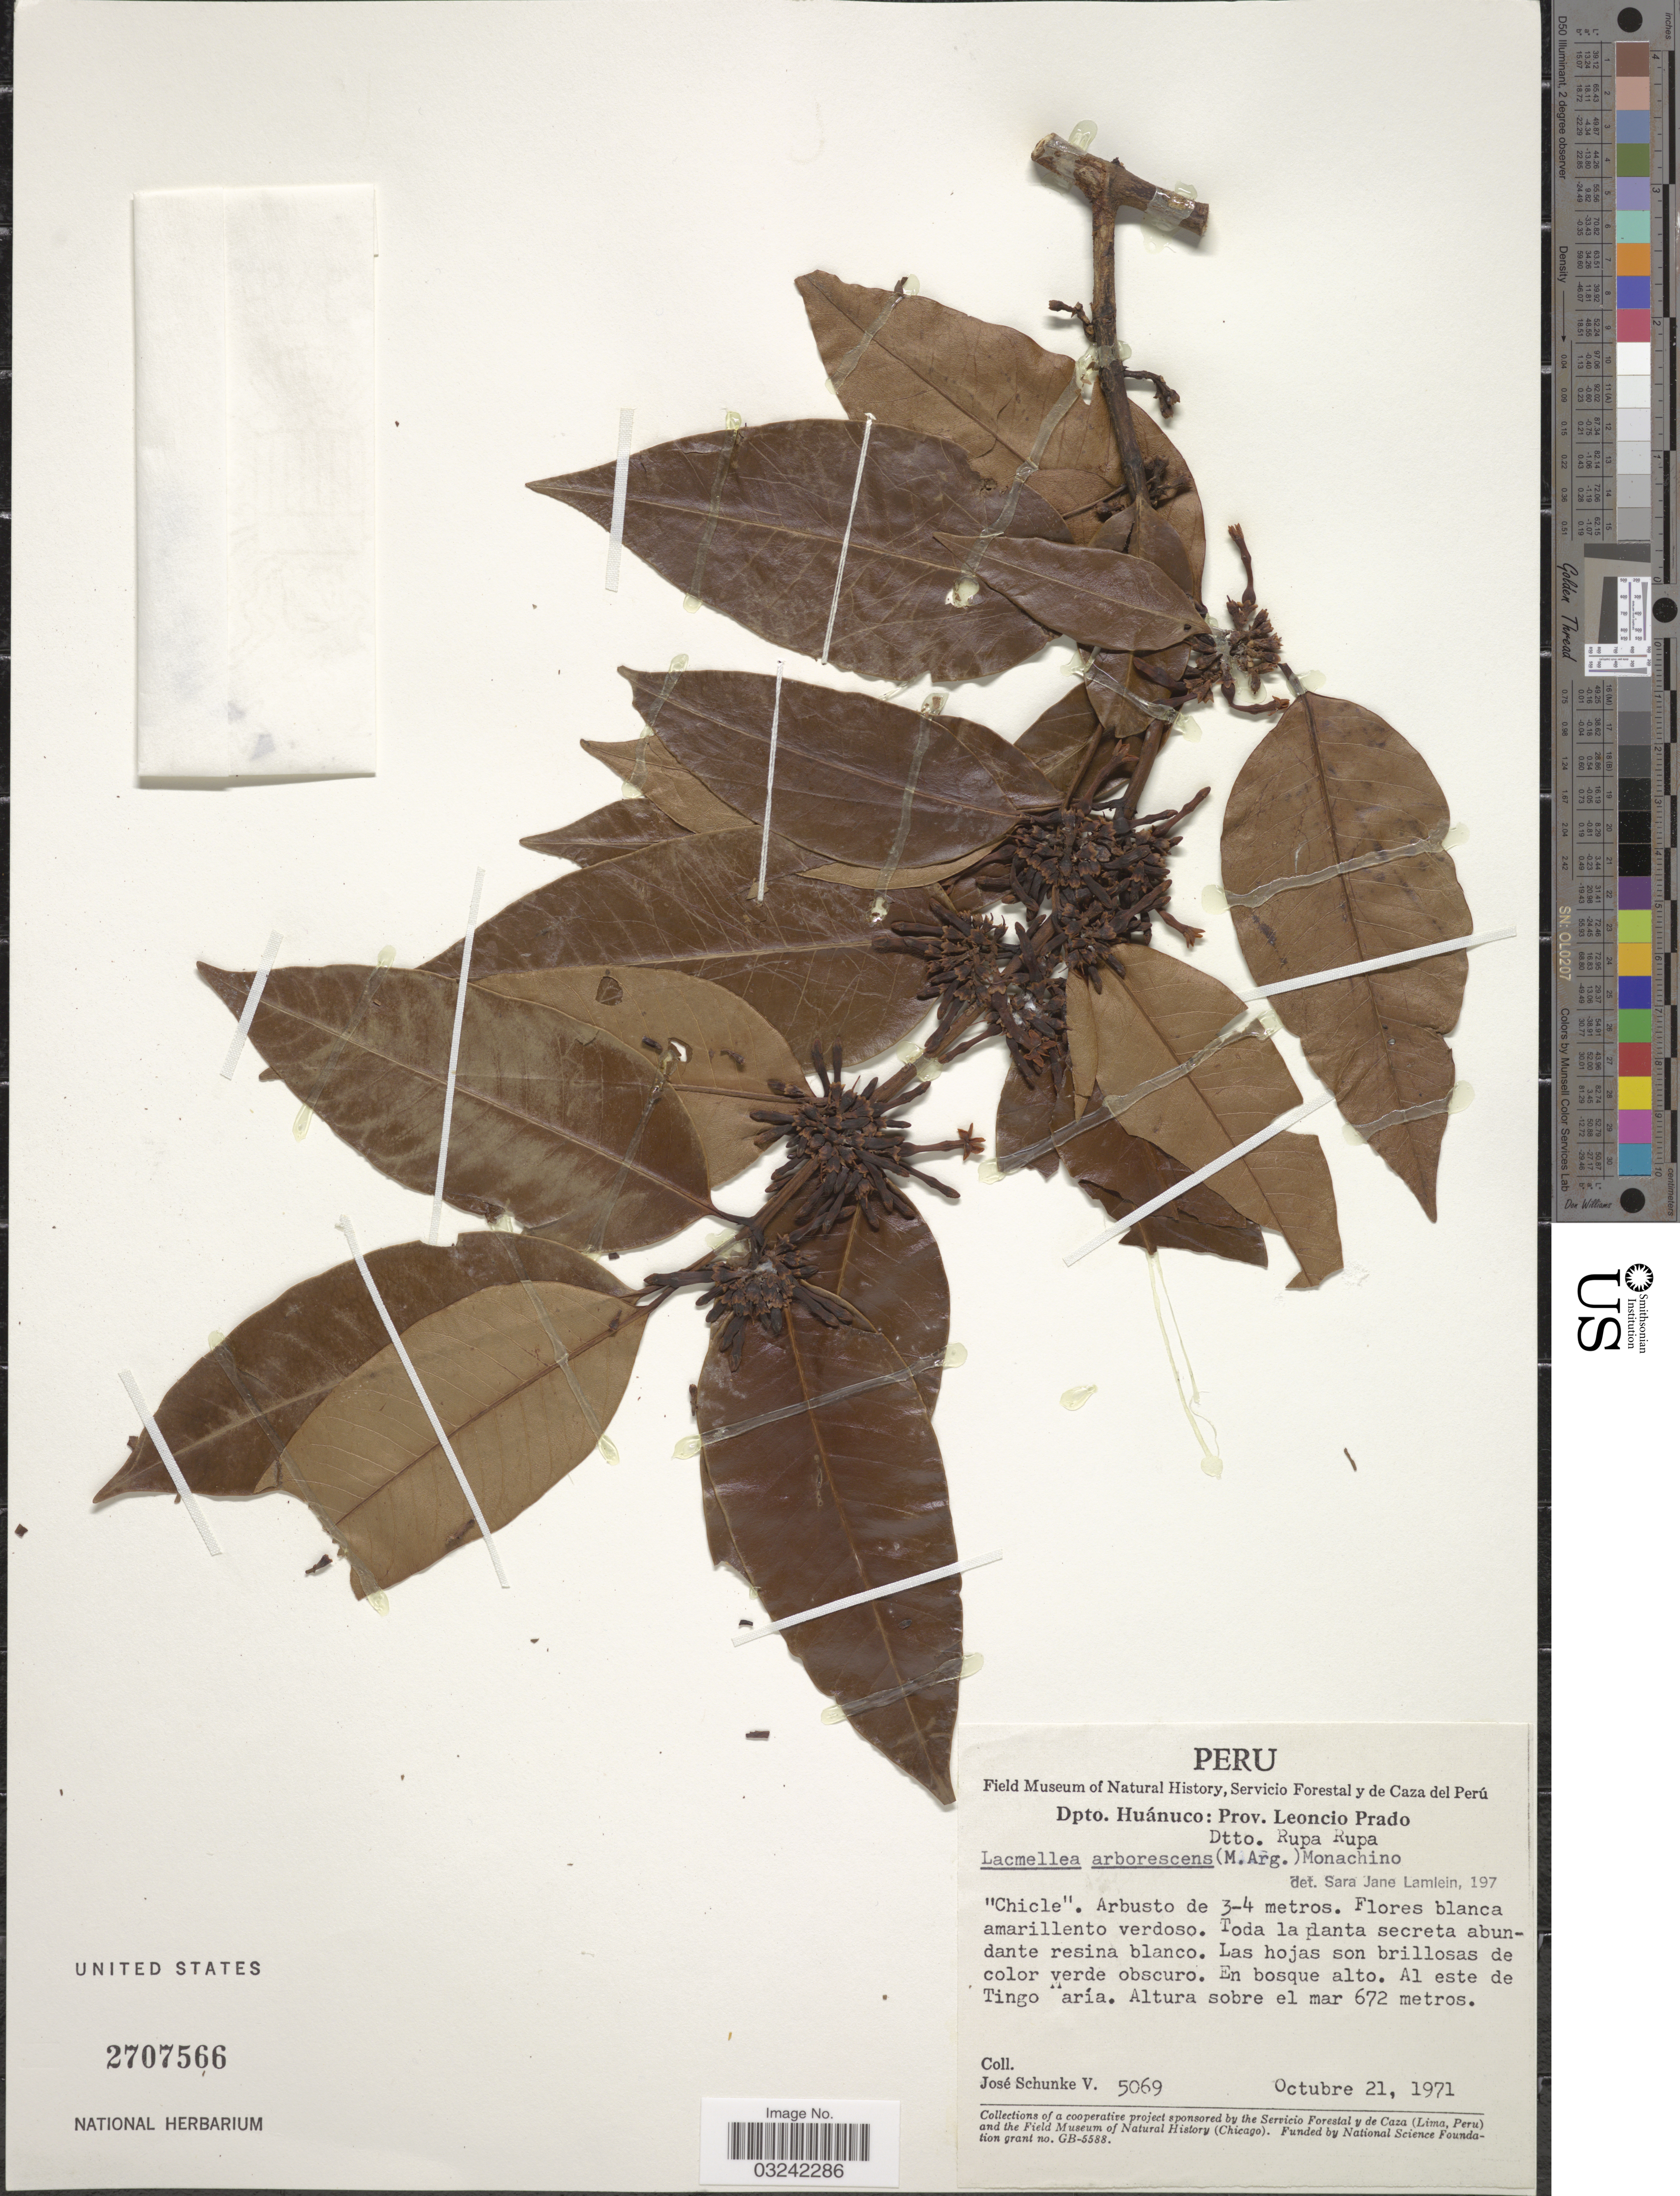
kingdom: Plantae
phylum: Tracheophyta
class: Magnoliopsida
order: Gentianales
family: Apocynaceae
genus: Lacmellea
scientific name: Lacmellea arborescens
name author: (Müll. Arg.) Markgr.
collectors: J. Schunke Vigo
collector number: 5069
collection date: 1971-10-21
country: Peru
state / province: Huánuco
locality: Dpto. Huánuco: Prov. Leoncio Prado. Dtto. Rupa Rupa. Al este de Tingo Maria.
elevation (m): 672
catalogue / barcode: US 2707566